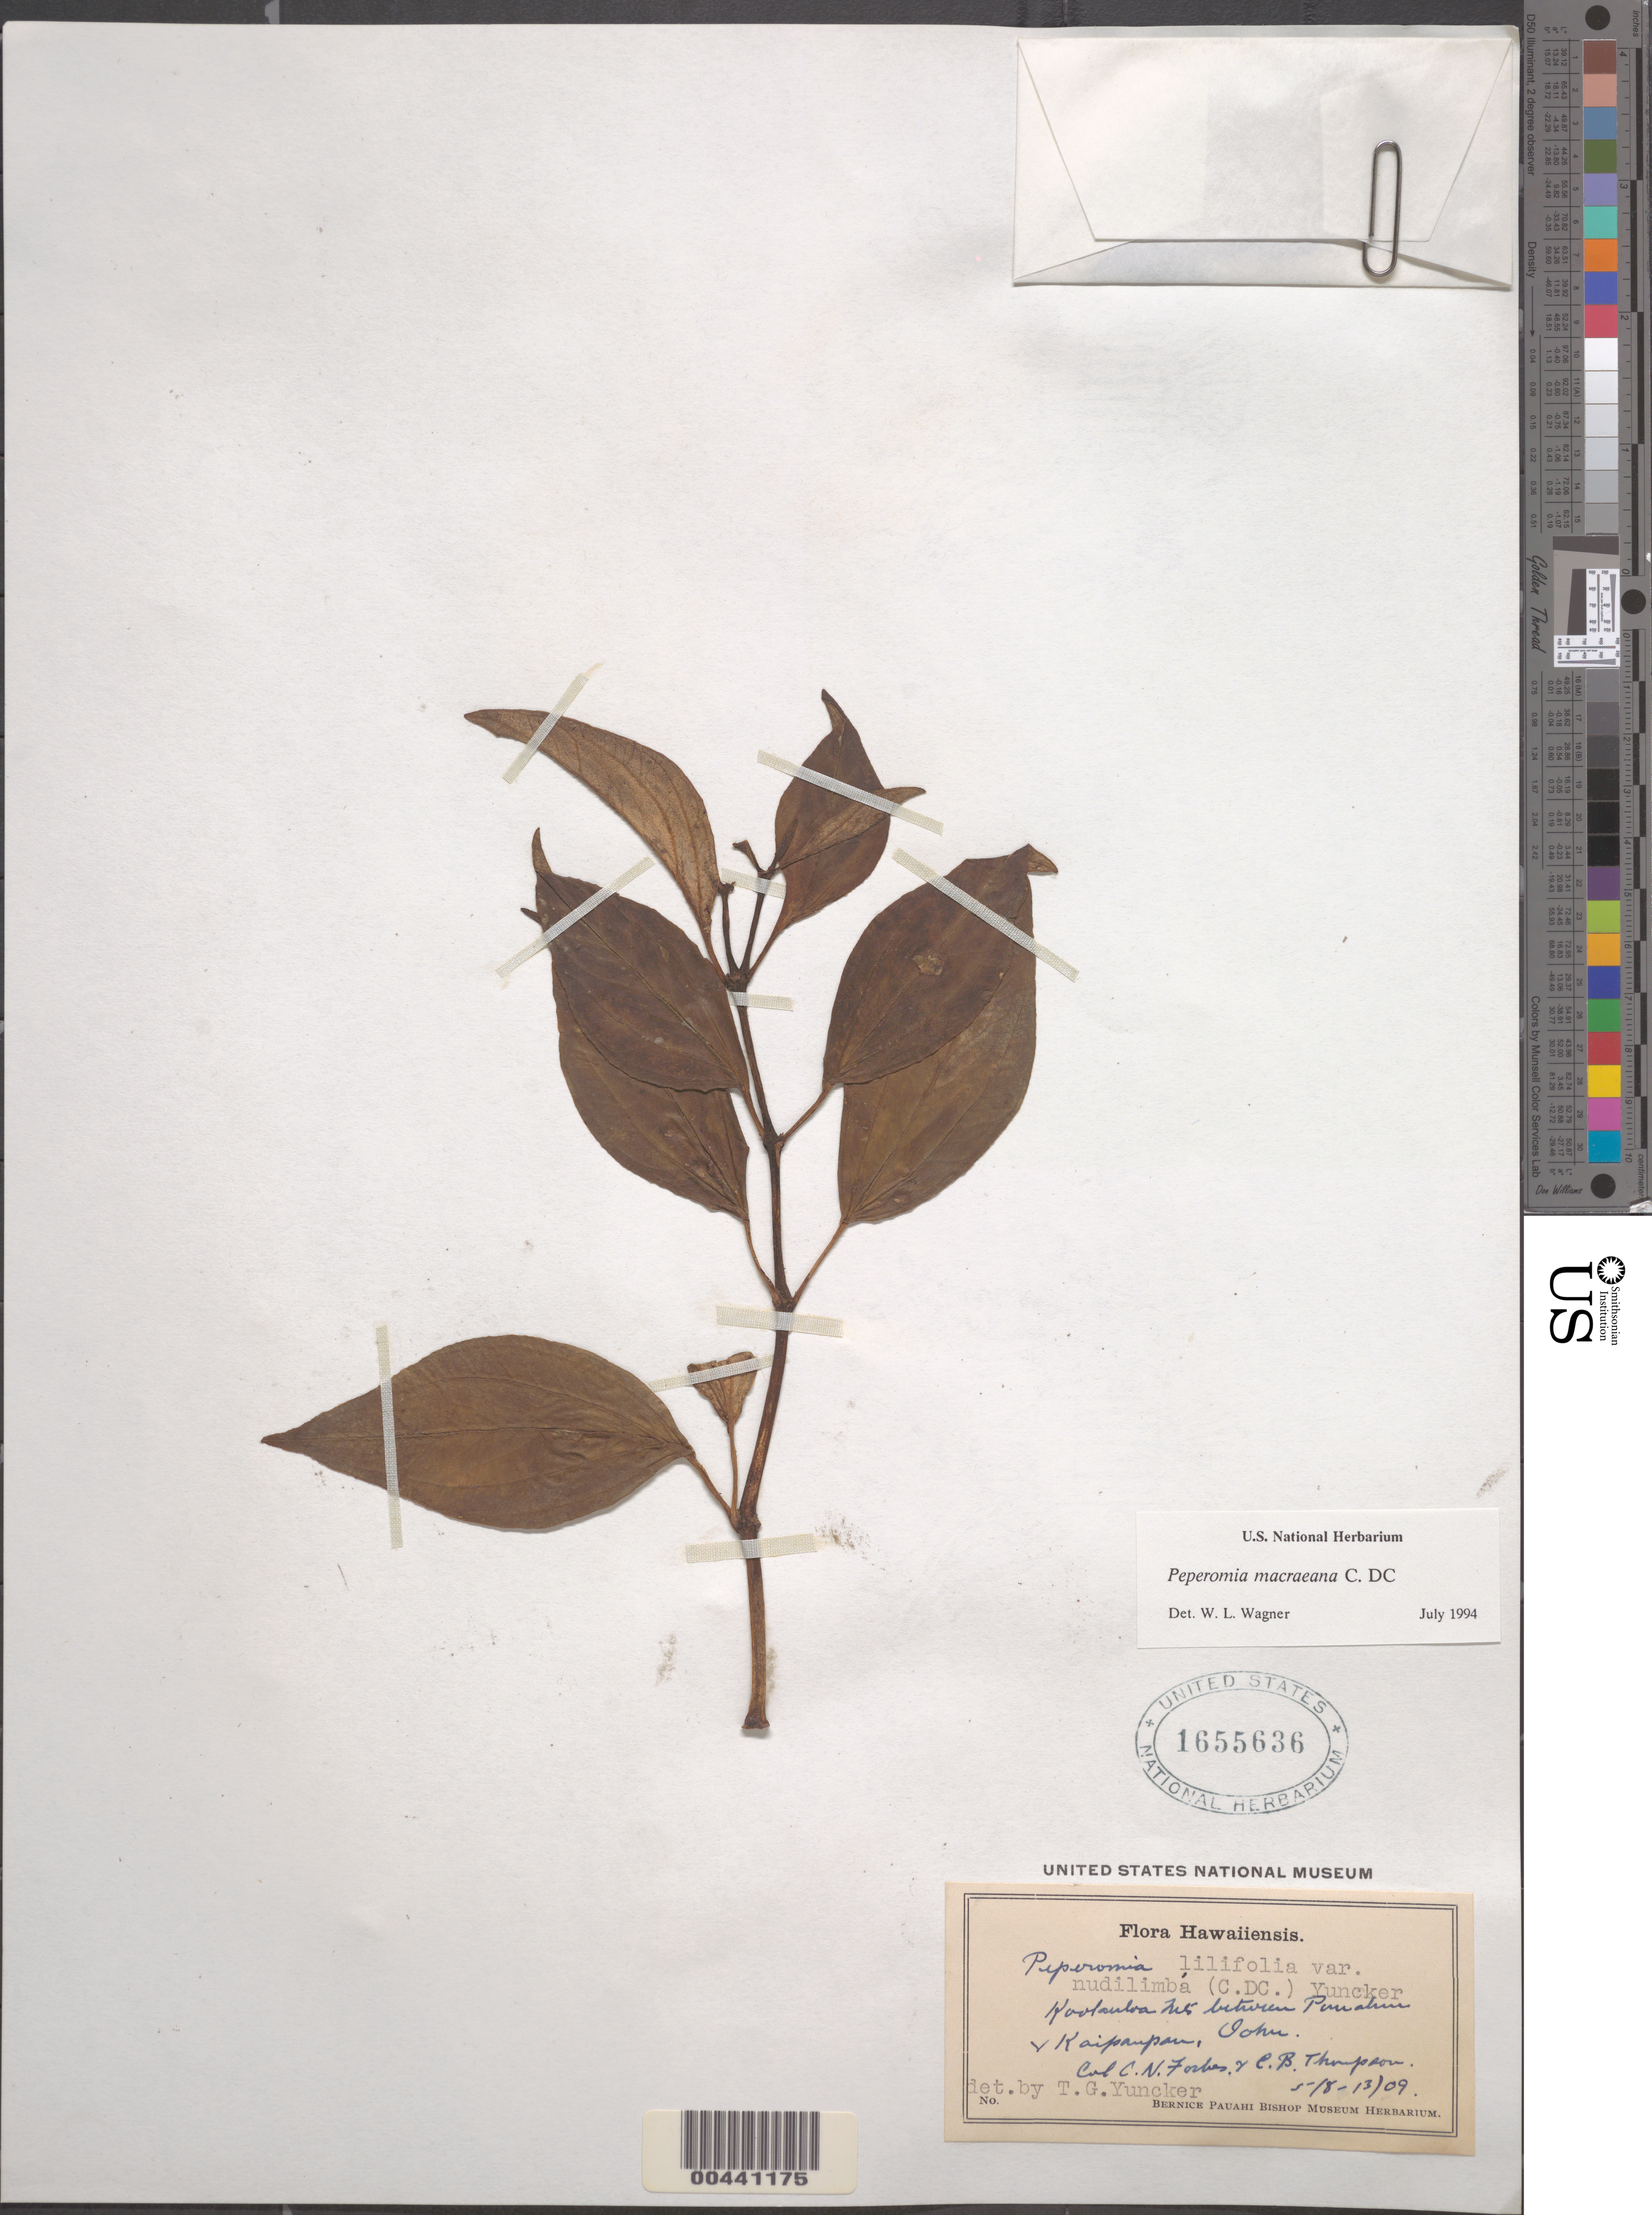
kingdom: Plantae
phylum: Tracheophyta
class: Magnoliopsida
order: Piperales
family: Piperaceae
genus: Peperomia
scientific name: Peperomia macraeana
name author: C. DC.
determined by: Wagner, W. L., (BOT), Smithsonian Institution - National Museum of Natural History (UNITED STATES)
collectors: C. N. Forbes & C. B. Thompson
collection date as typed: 8 May 1909 to 13 May 1909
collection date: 1909-05-08/1909-05-13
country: United States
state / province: Hawaii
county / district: Honolulu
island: Oahu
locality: Koolauloa Mts. between Punaluu and Kaipaupau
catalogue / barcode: US 1655636